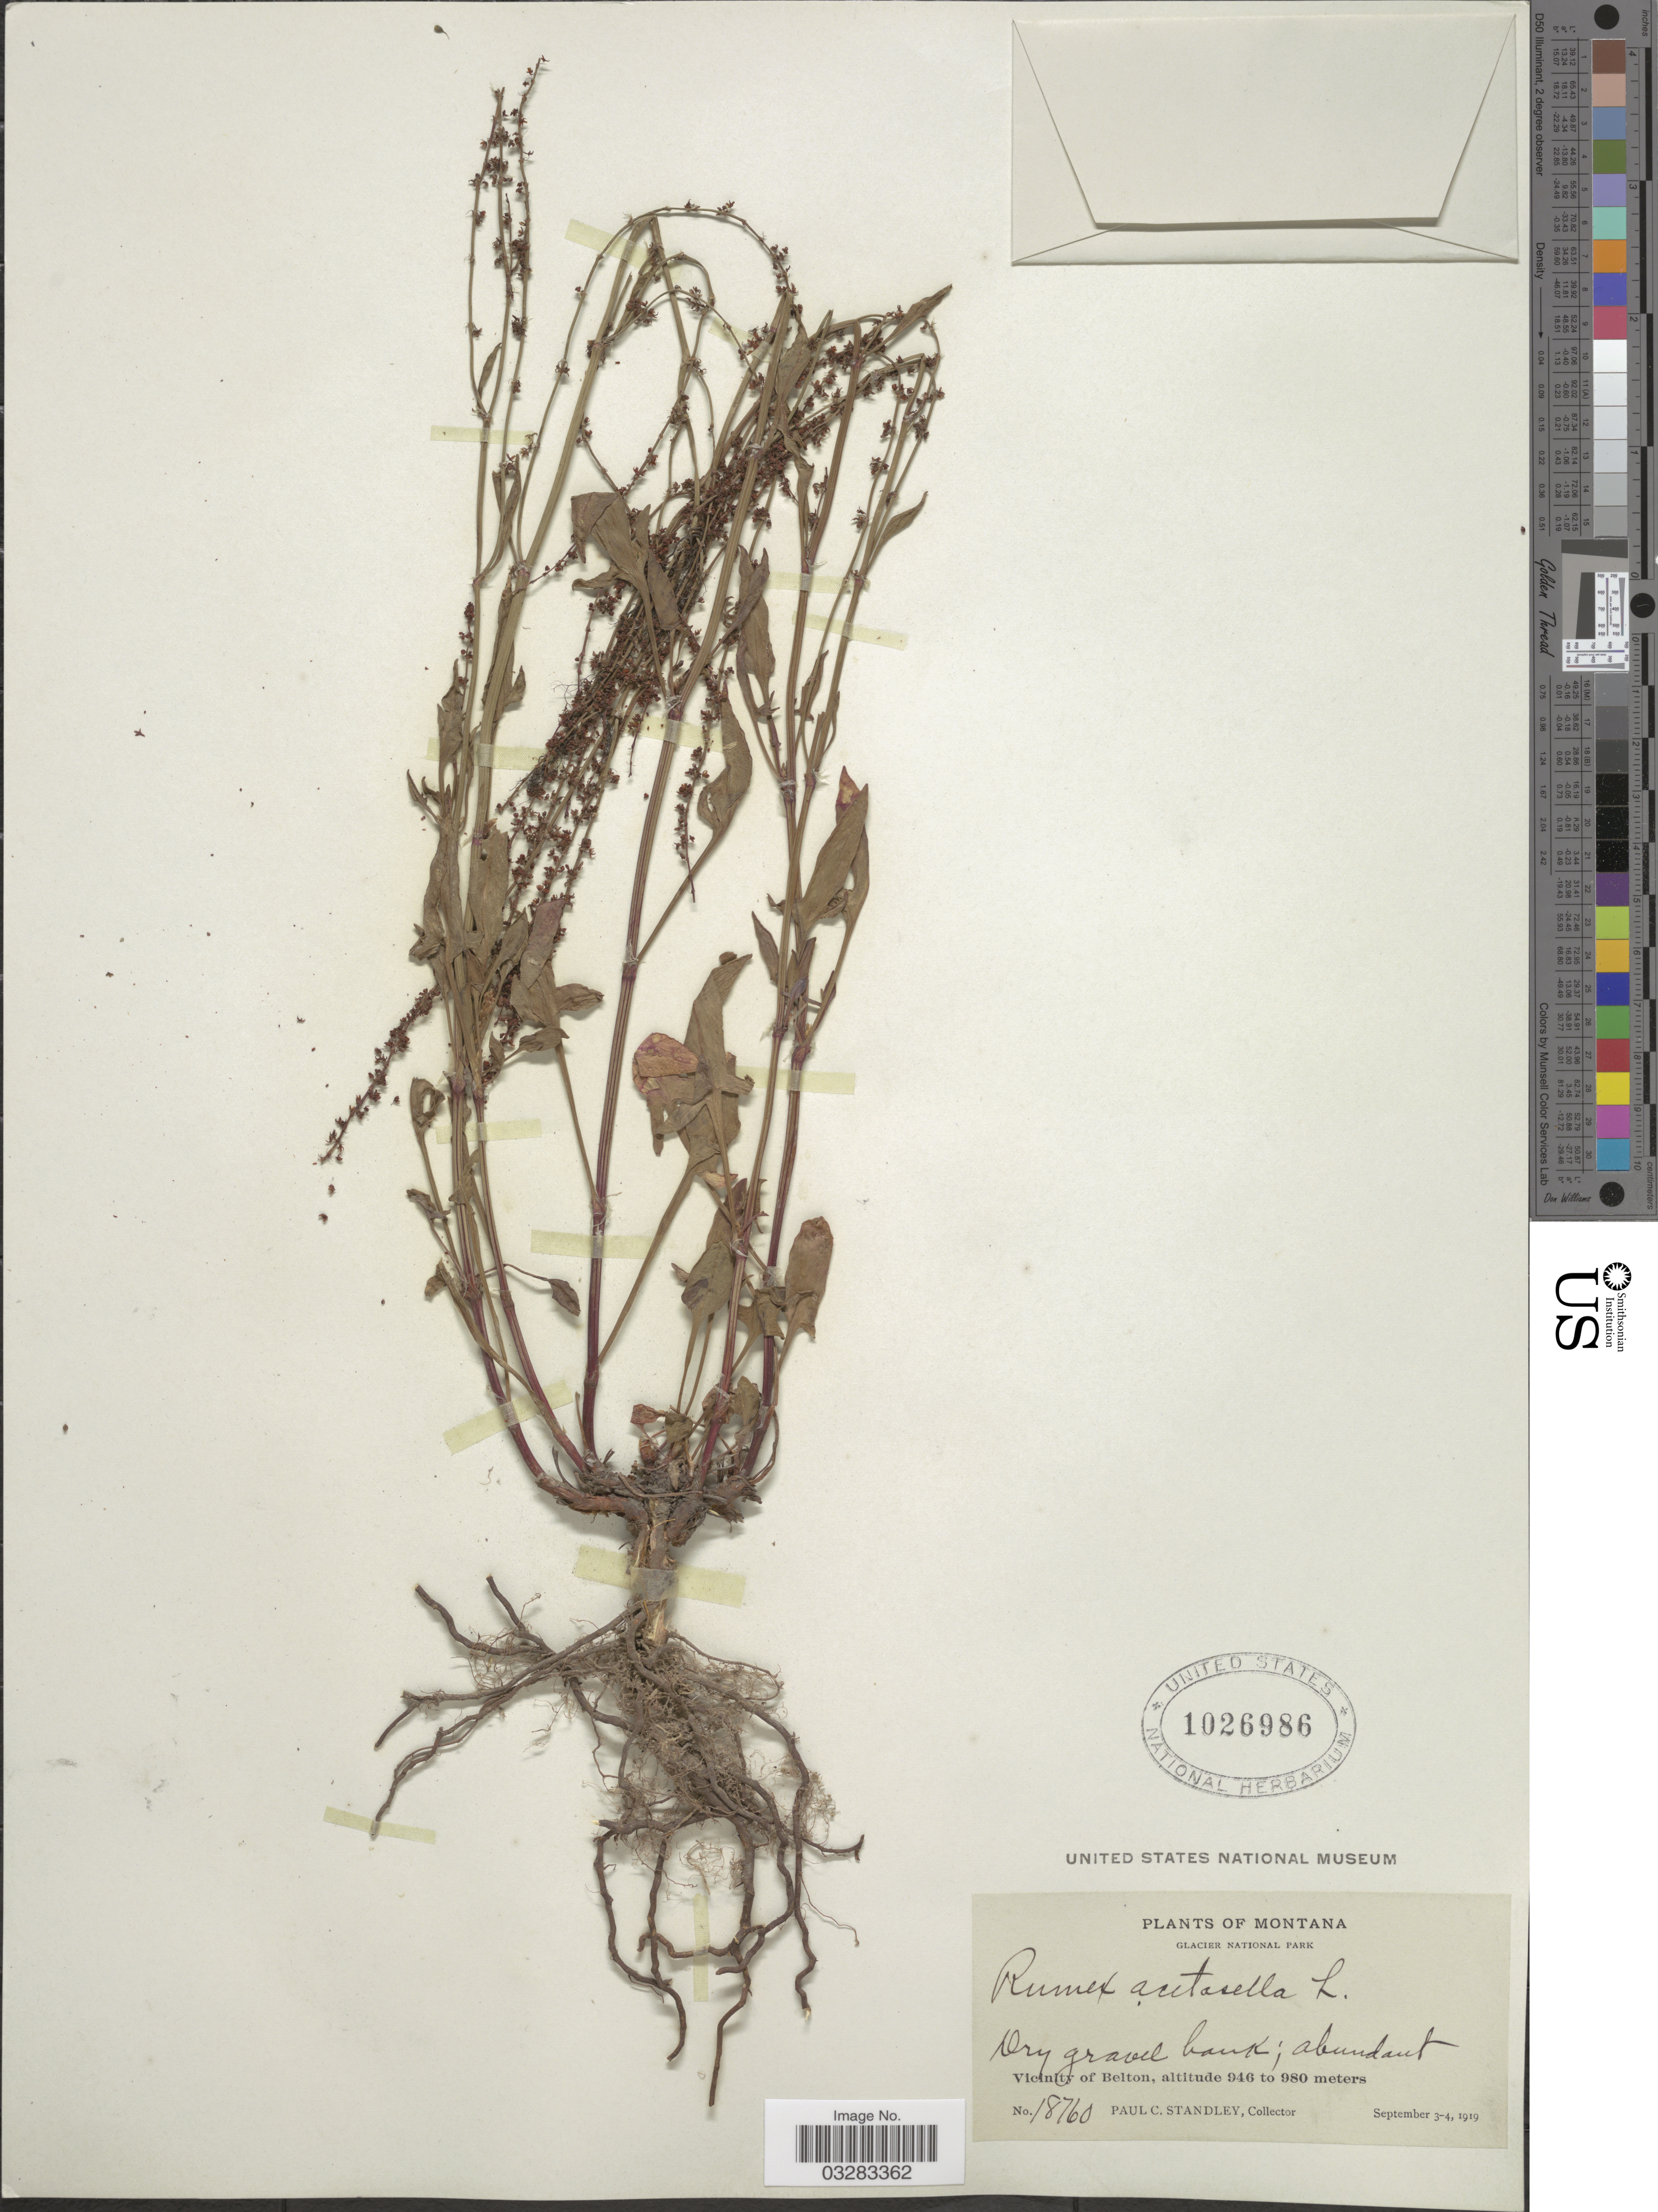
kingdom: Plantae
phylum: Tracheophyta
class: Magnoliopsida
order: Caryophyllales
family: Polygonaceae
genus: Rumex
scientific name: Rumex acetosella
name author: L.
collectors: P. C. Standley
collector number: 18760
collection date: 1919-09-03/1919-09-04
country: United States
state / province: Montana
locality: Glacier National Park. Vicinity of Belton.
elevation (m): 946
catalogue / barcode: US 1026986